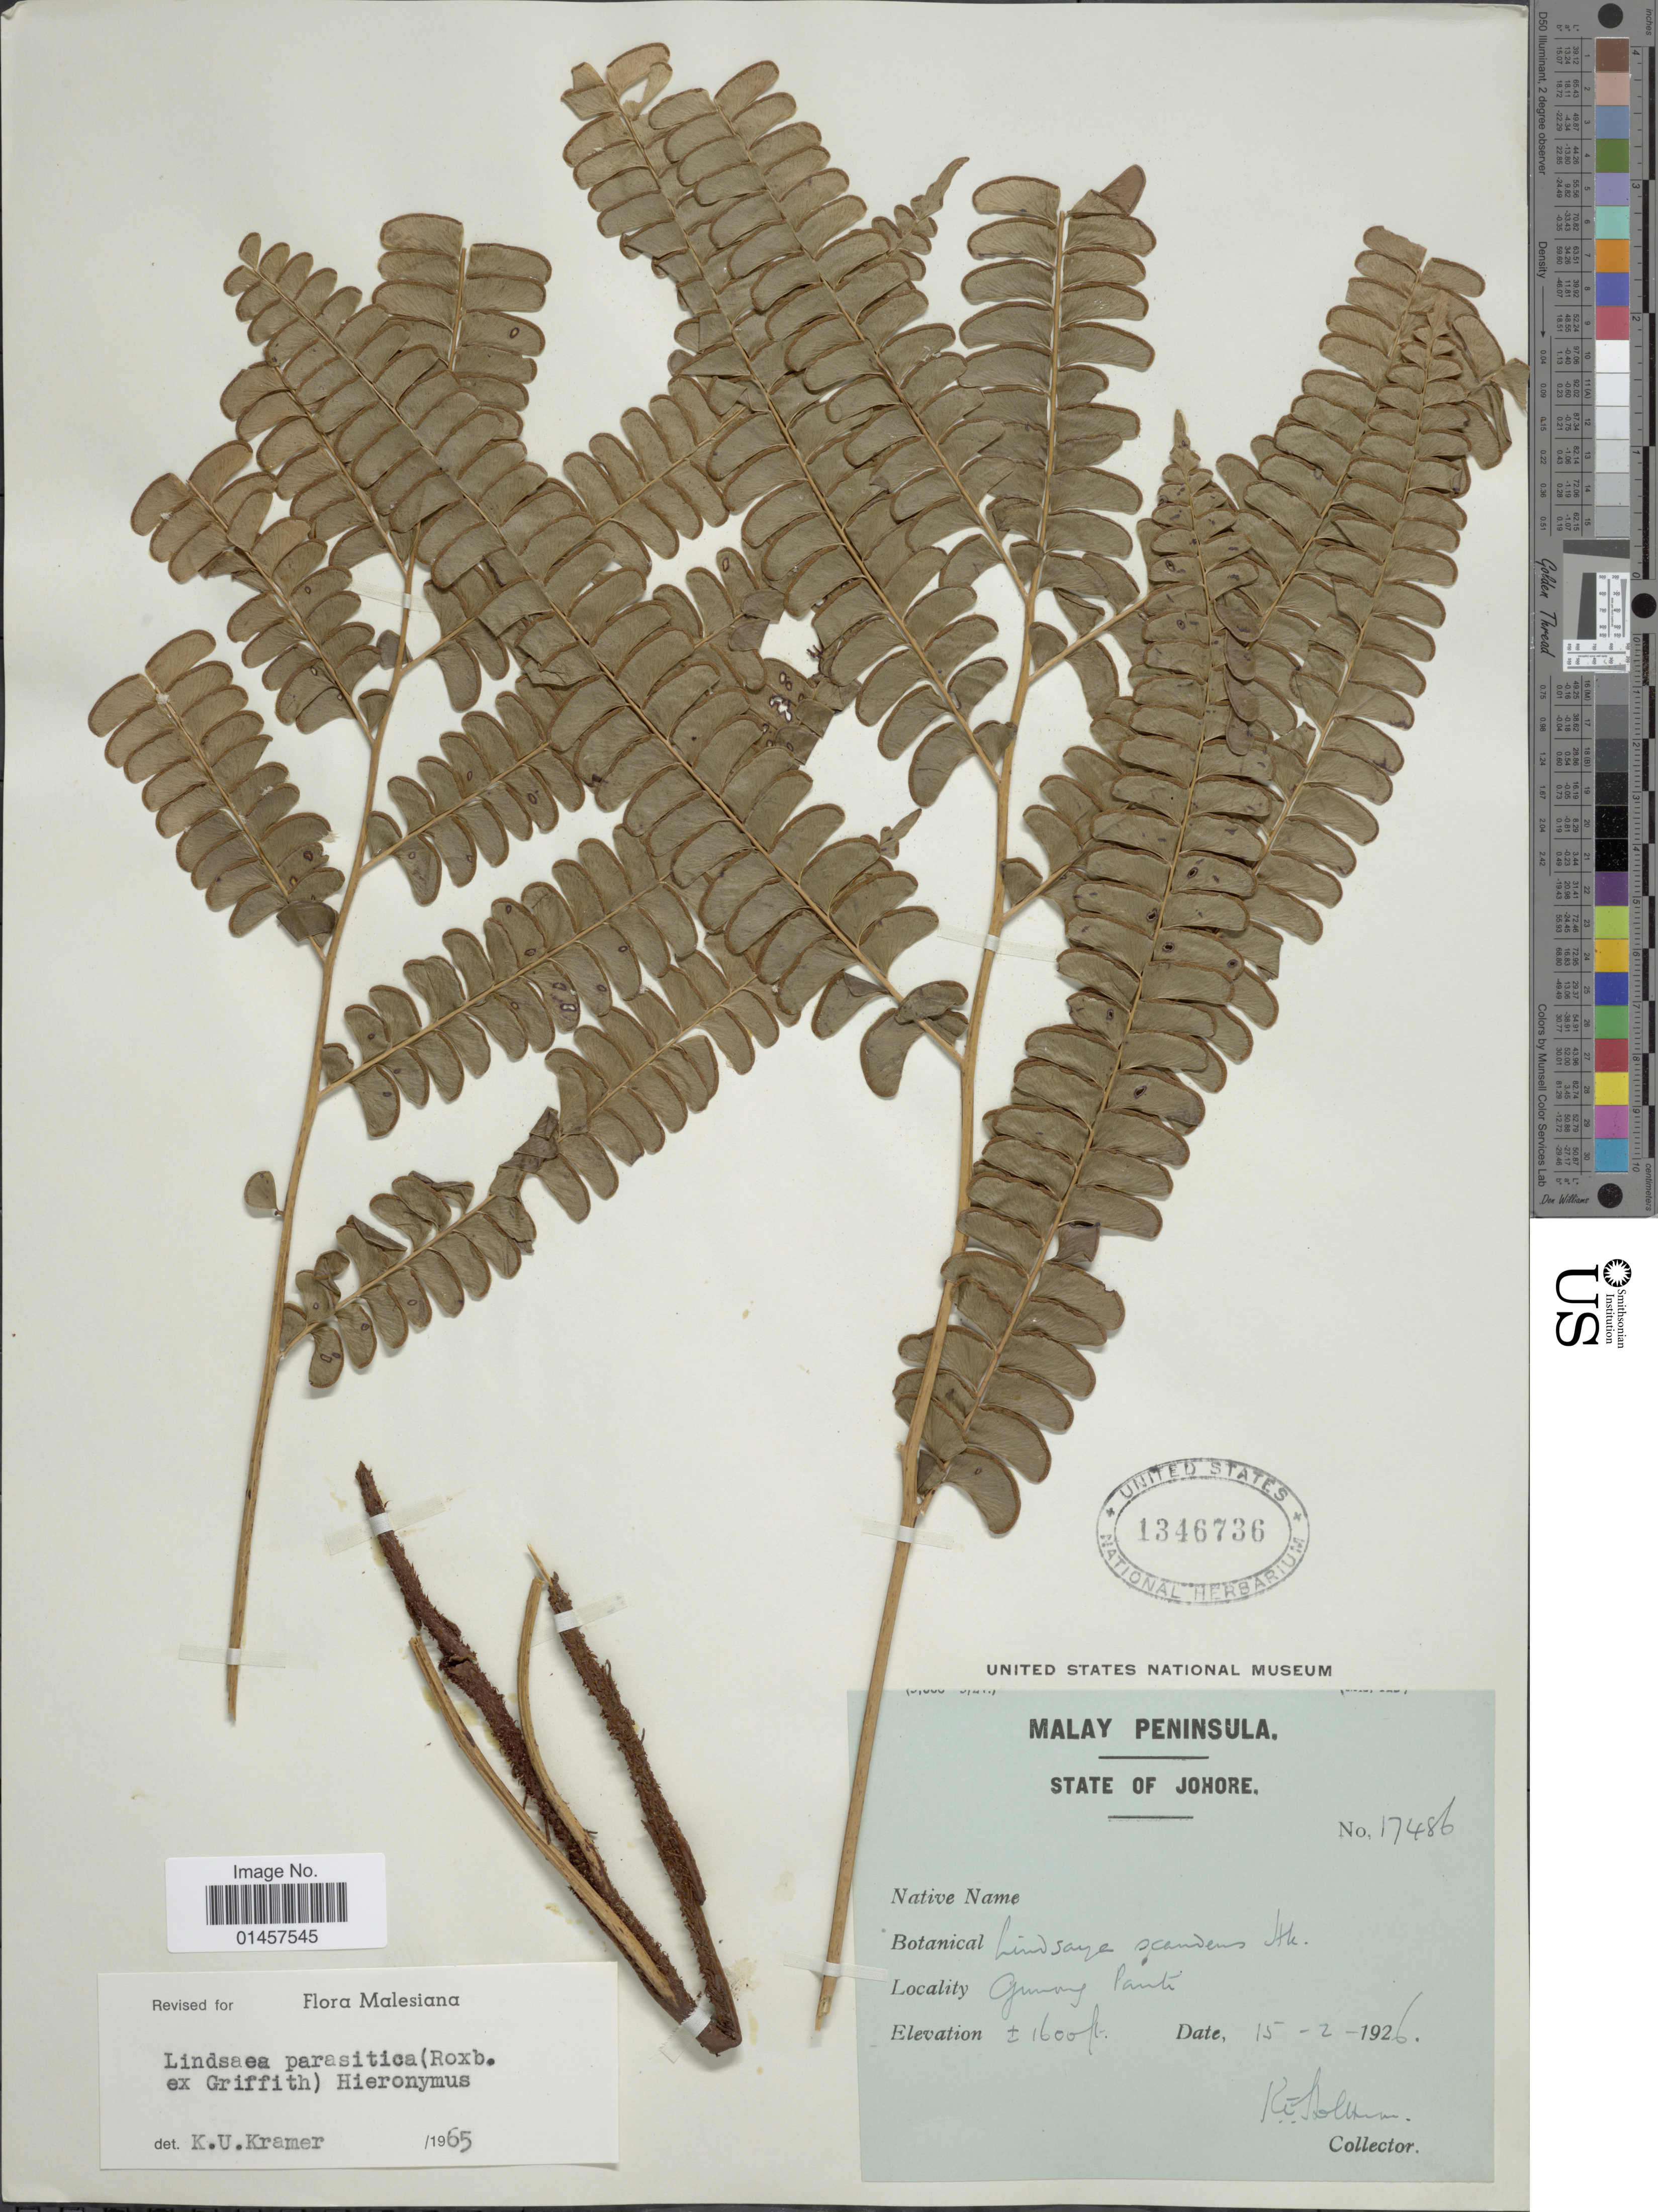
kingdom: Plantae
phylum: Tracheophyta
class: Polypodiopsida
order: Polypodiales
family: Lindsaeaceae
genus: Nesolindsaea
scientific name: Nesolindsaea caudata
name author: (Hook.) Lehtonen & Christenh.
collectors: R. E. Holttum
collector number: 17486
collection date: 1926-02-15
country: Malaysia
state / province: Johor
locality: Malay Peninsula, State of Johore, Gunong Path [interpreted]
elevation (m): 488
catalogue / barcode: US 1346736